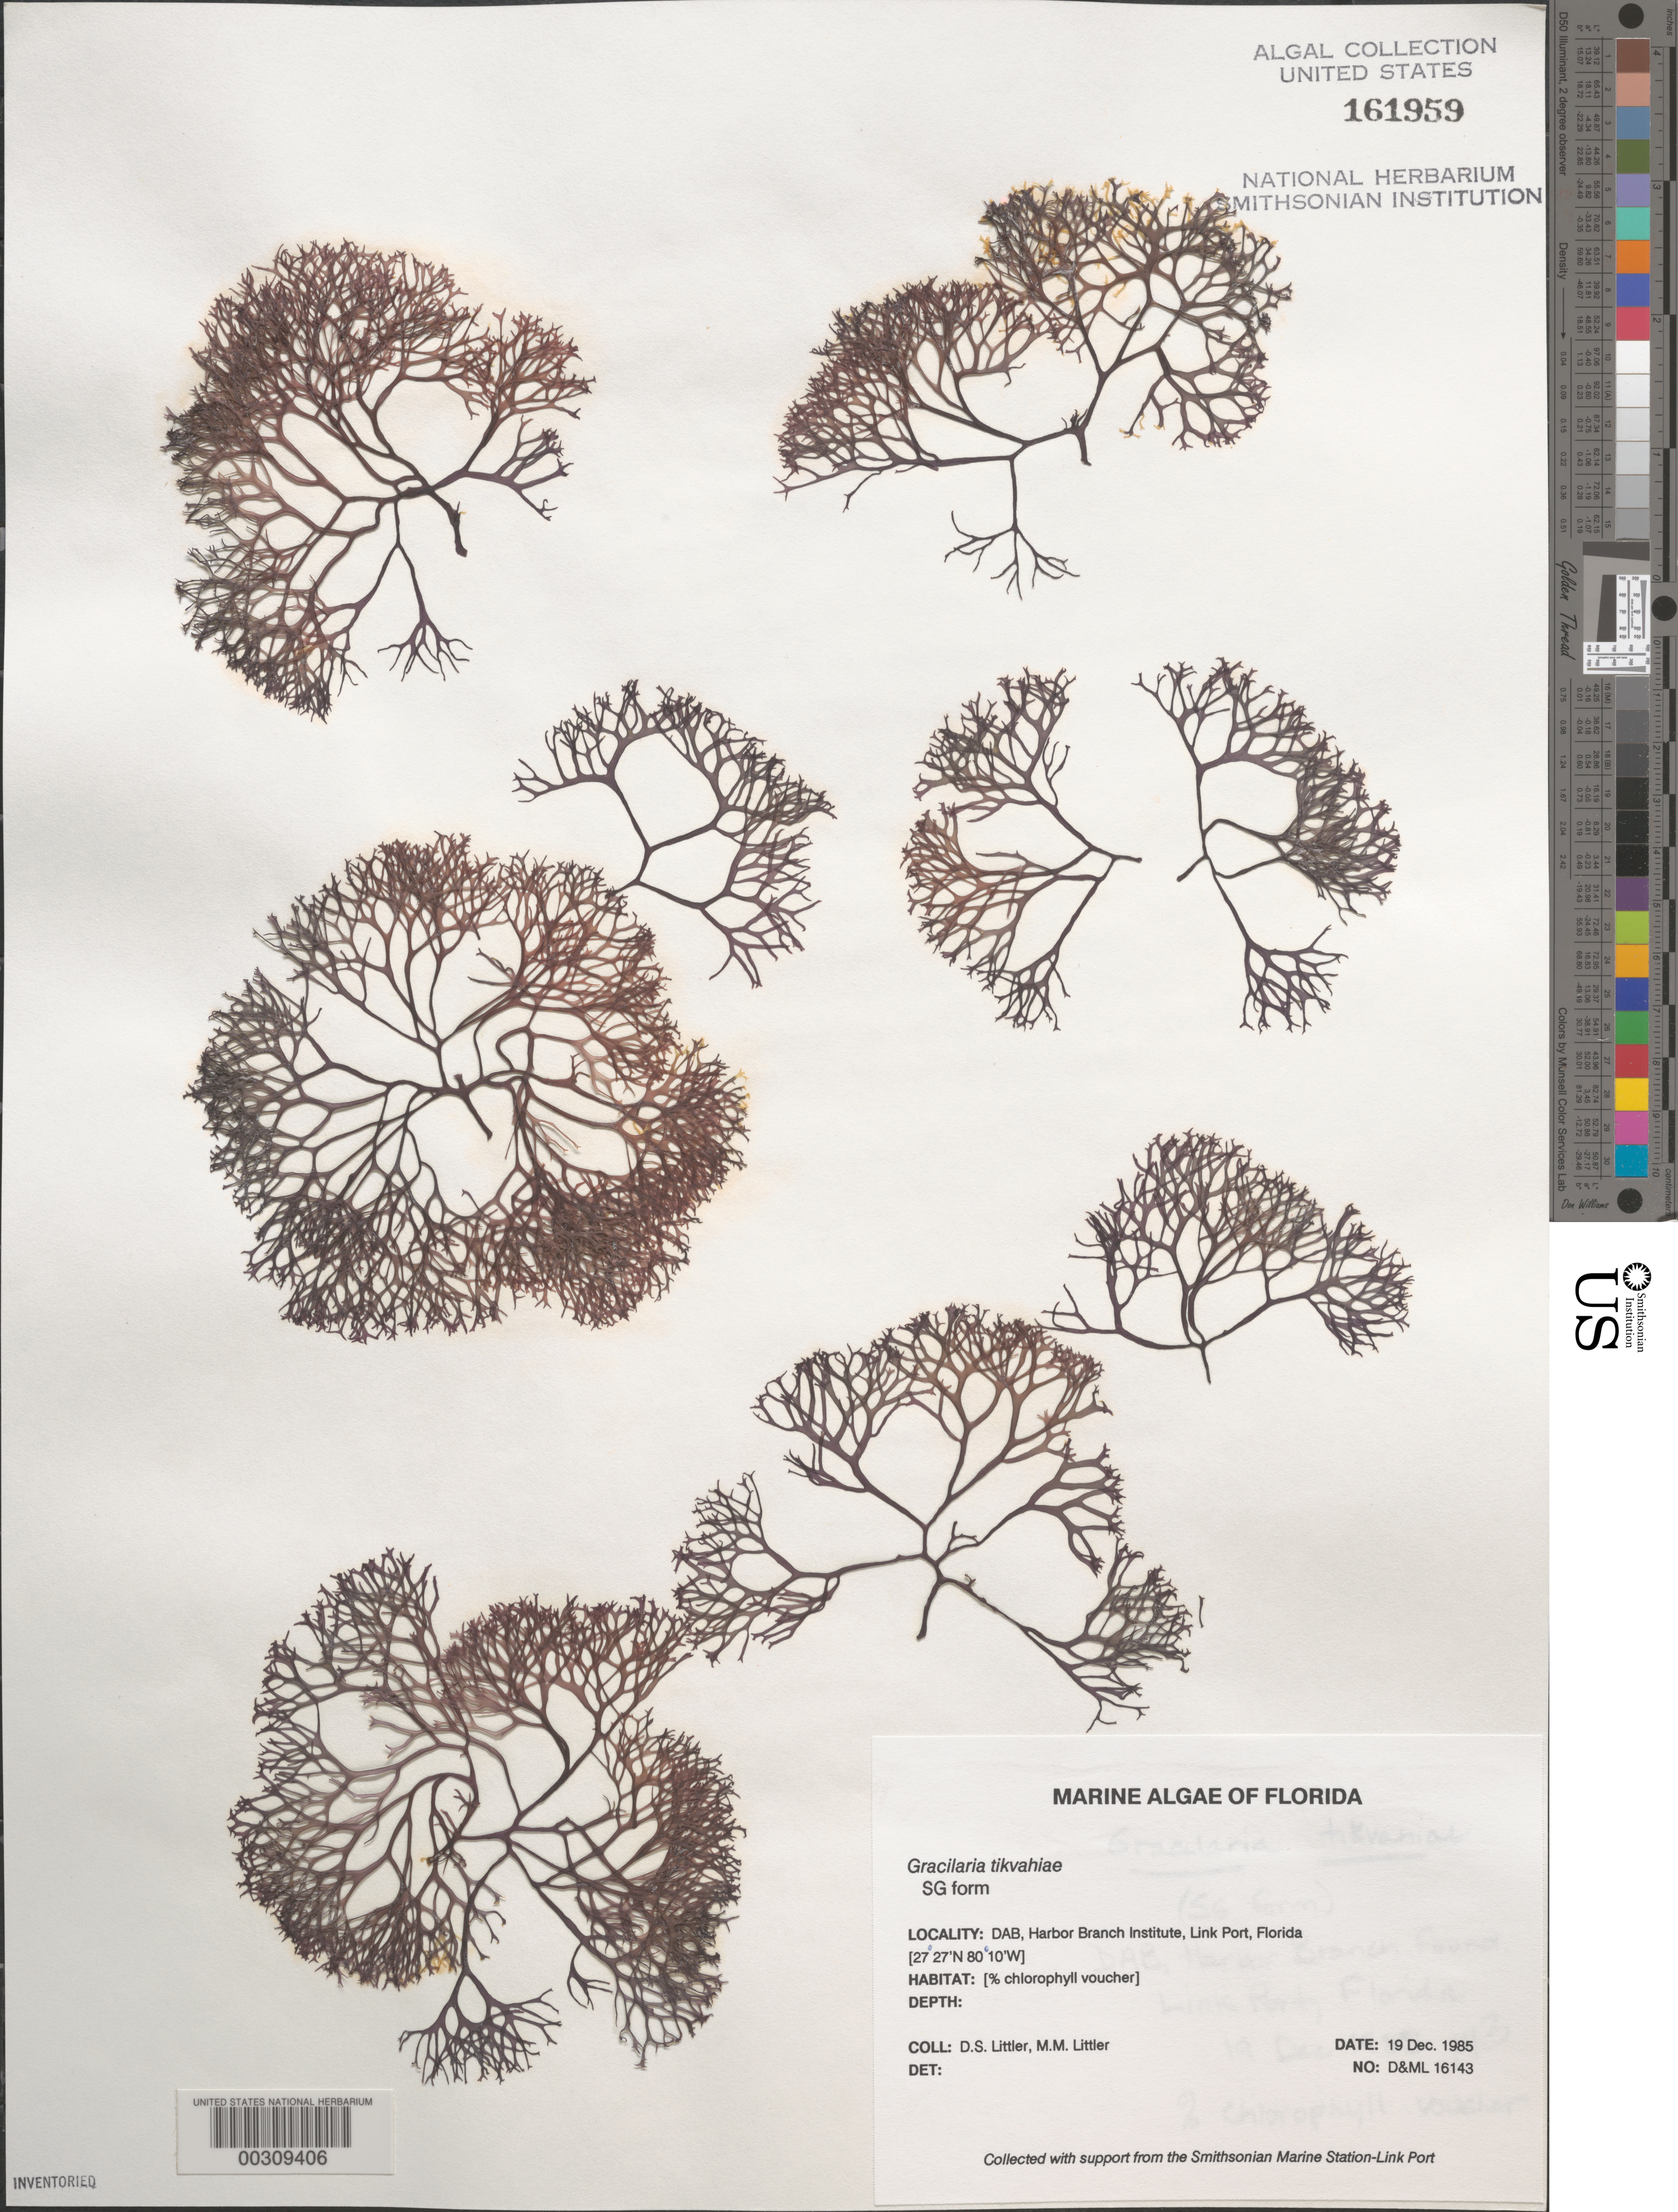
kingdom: Plantae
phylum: Rhodophyta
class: Florideophyceae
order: Gracilariales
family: Gracilariaceae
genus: Gracilaria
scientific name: Gracilaria tikvahiae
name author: McLachlan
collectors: D. S. Littler & M. M. Littler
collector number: D&ML 16143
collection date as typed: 19 Dec 1985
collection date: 1985-12-19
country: United States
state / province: Florida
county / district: Saint Lucie County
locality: Harbor Branch Oceanographic Institutue, Link Port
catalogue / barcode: US 161959